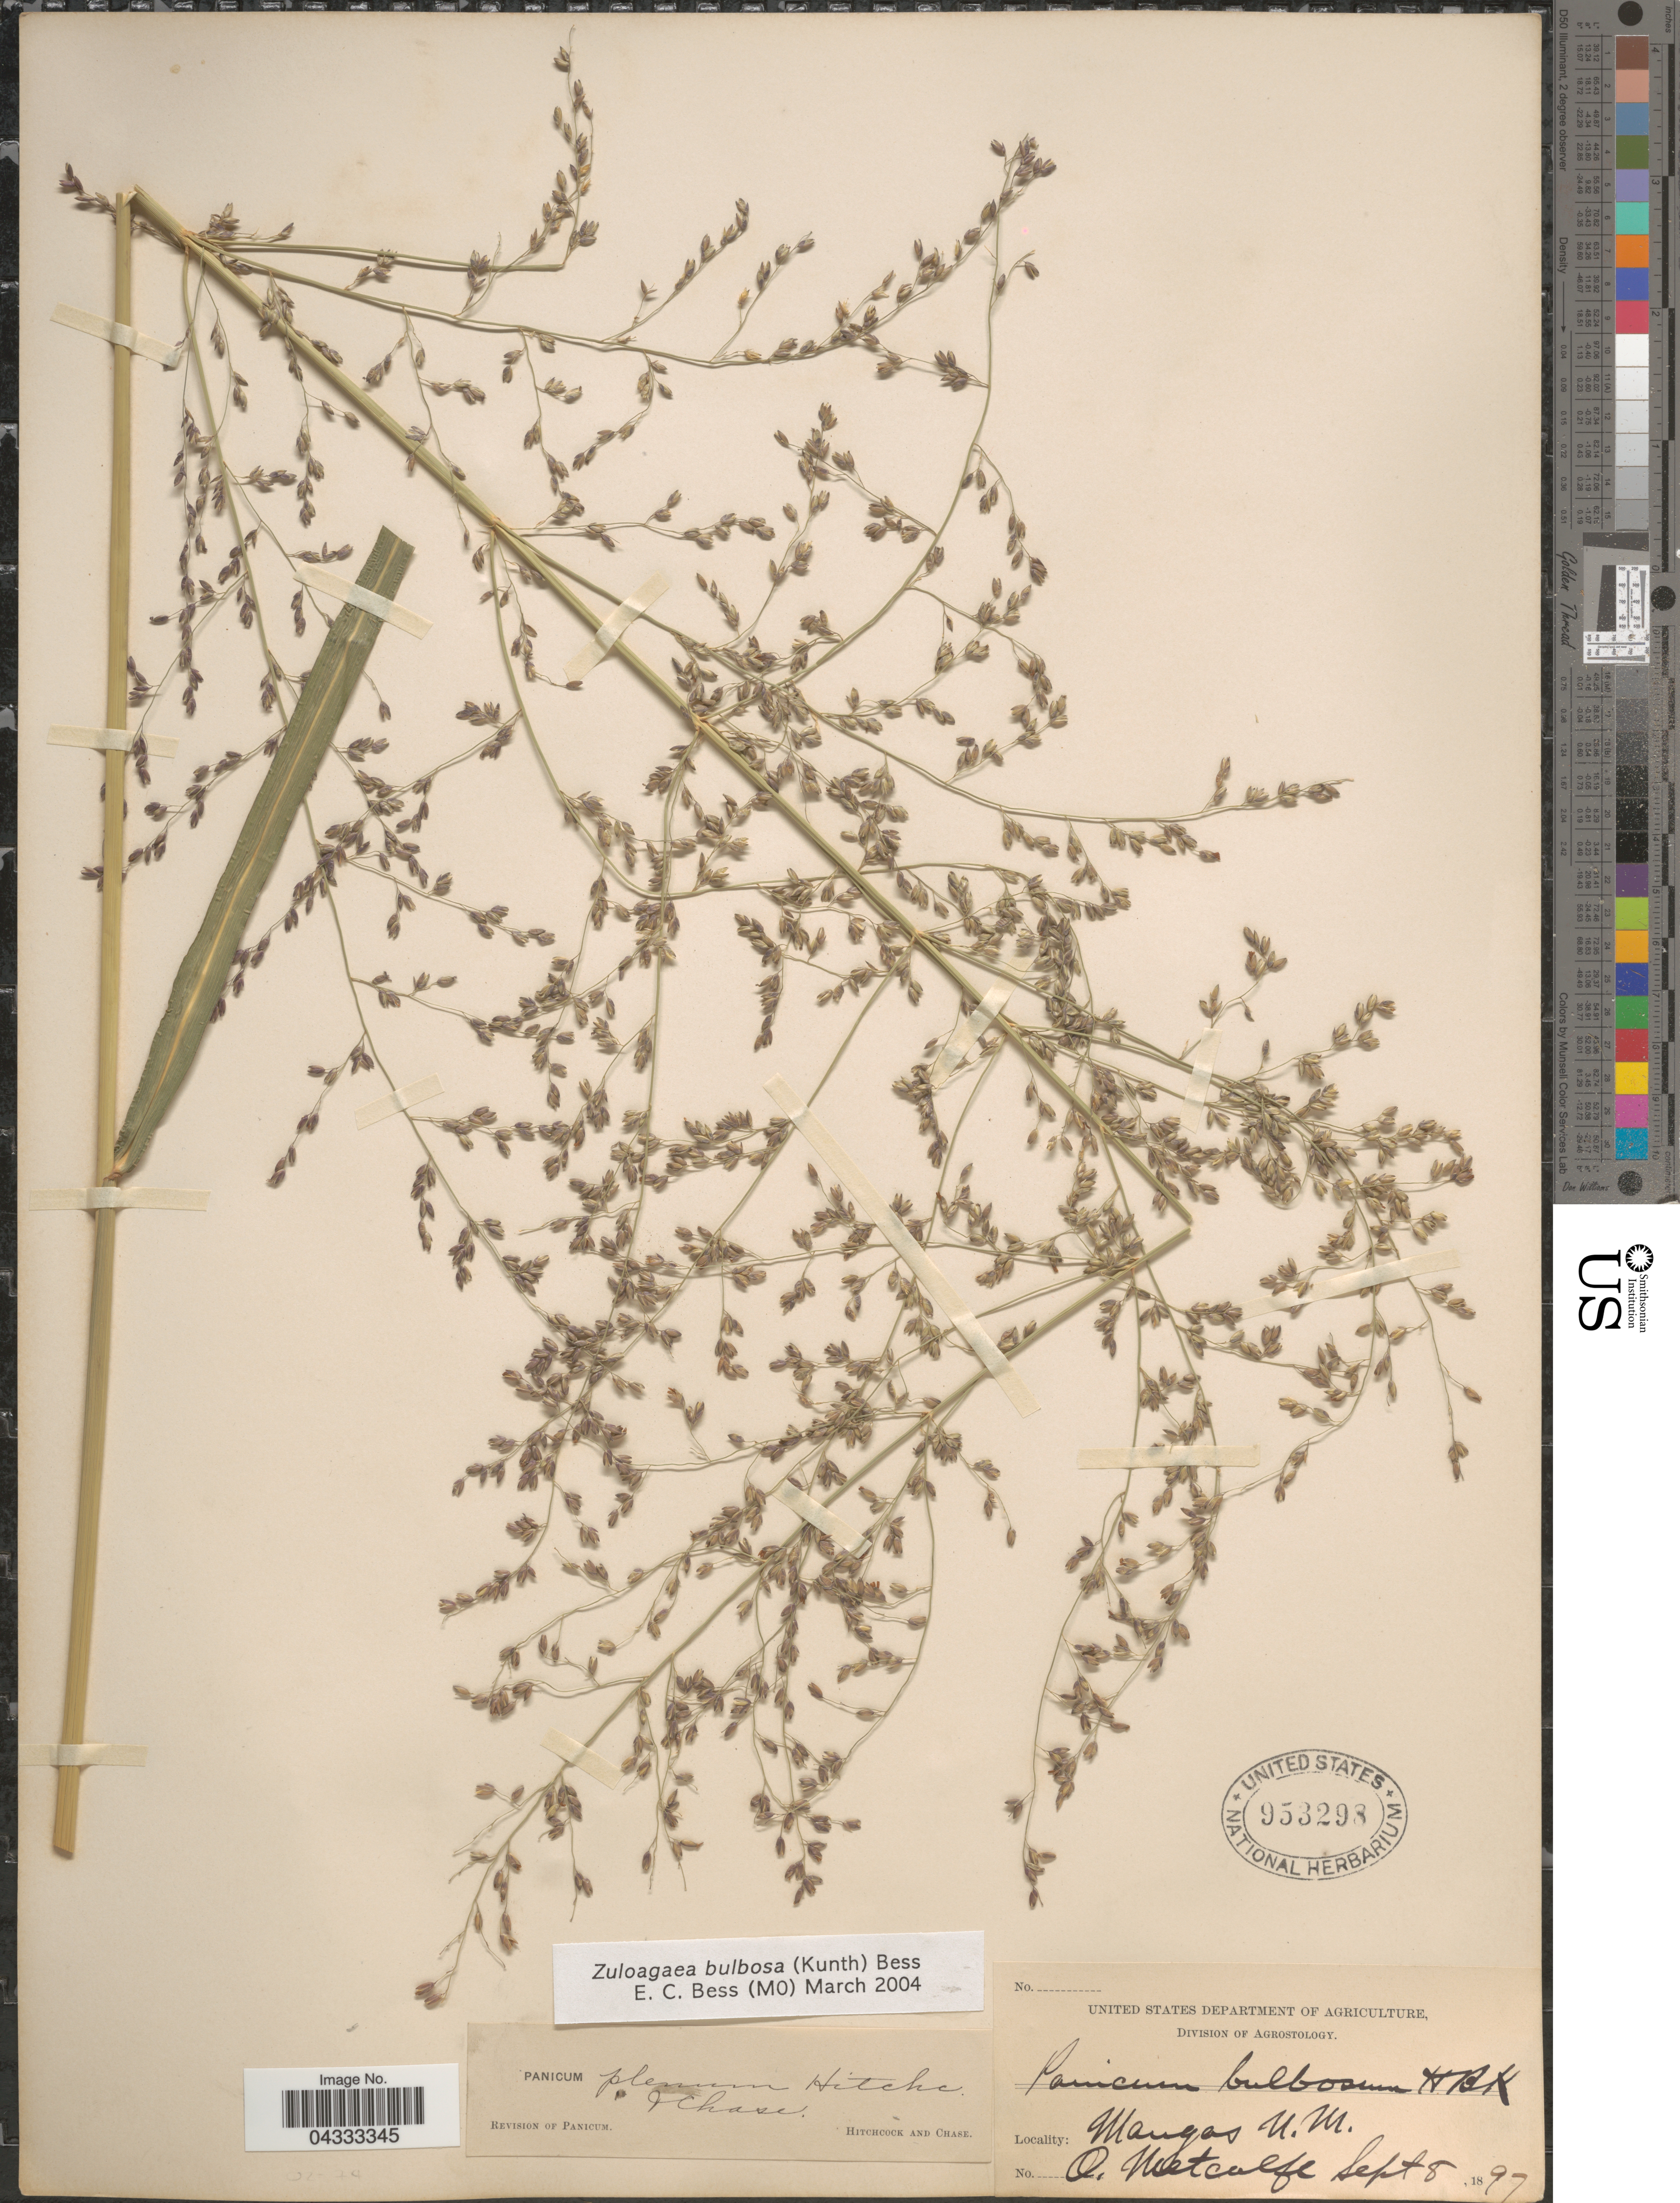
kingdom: Plantae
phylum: Tracheophyta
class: Liliopsida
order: Poales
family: Poaceae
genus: Zuloagaea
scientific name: Zuloagaea bulbosa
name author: (Kunth) E. Bess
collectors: O. Metcalfe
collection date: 1897-09-08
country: United States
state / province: New Mexico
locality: Mangas.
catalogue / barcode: US 953298